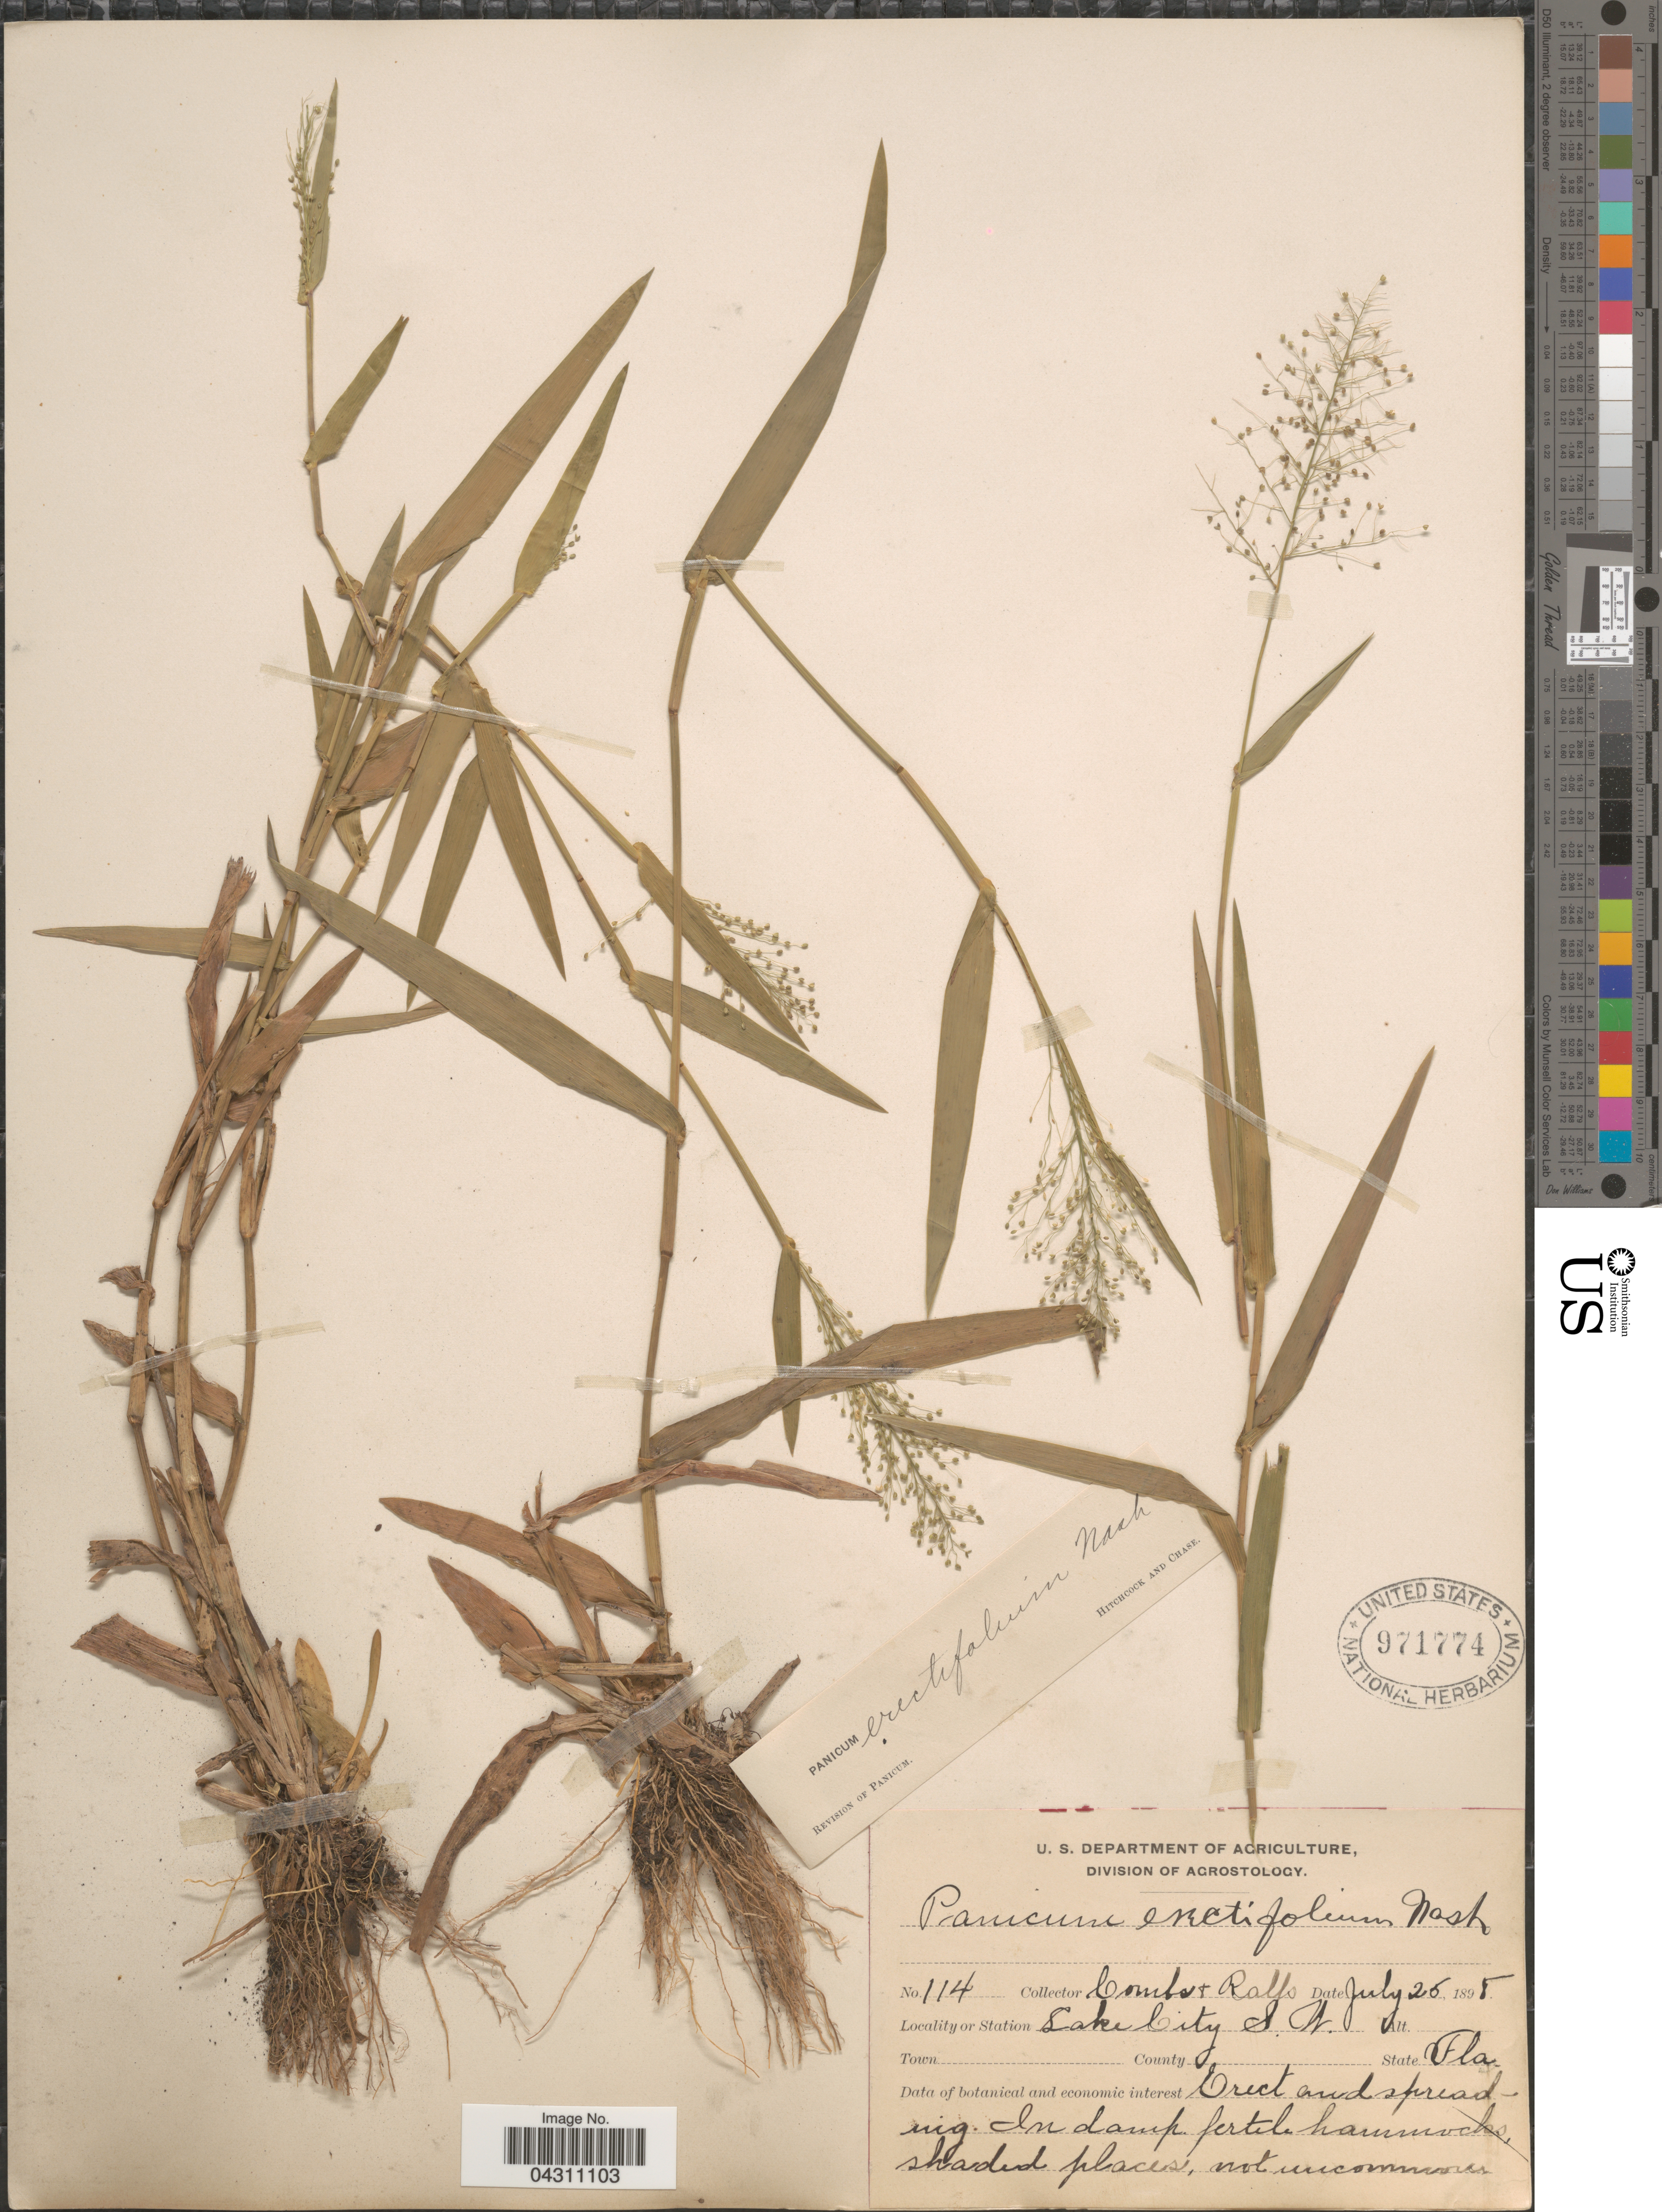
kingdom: Plantae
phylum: Tracheophyta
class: Liliopsida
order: Poales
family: Poaceae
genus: Dichanthelium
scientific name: Dichanthelium sphaerocarpon var. floridanum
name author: (Vasey) Davidse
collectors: -. Combs & Rolfs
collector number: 114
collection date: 1898-07-26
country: United States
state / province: Florida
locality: Lake City S.W.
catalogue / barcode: US 971774